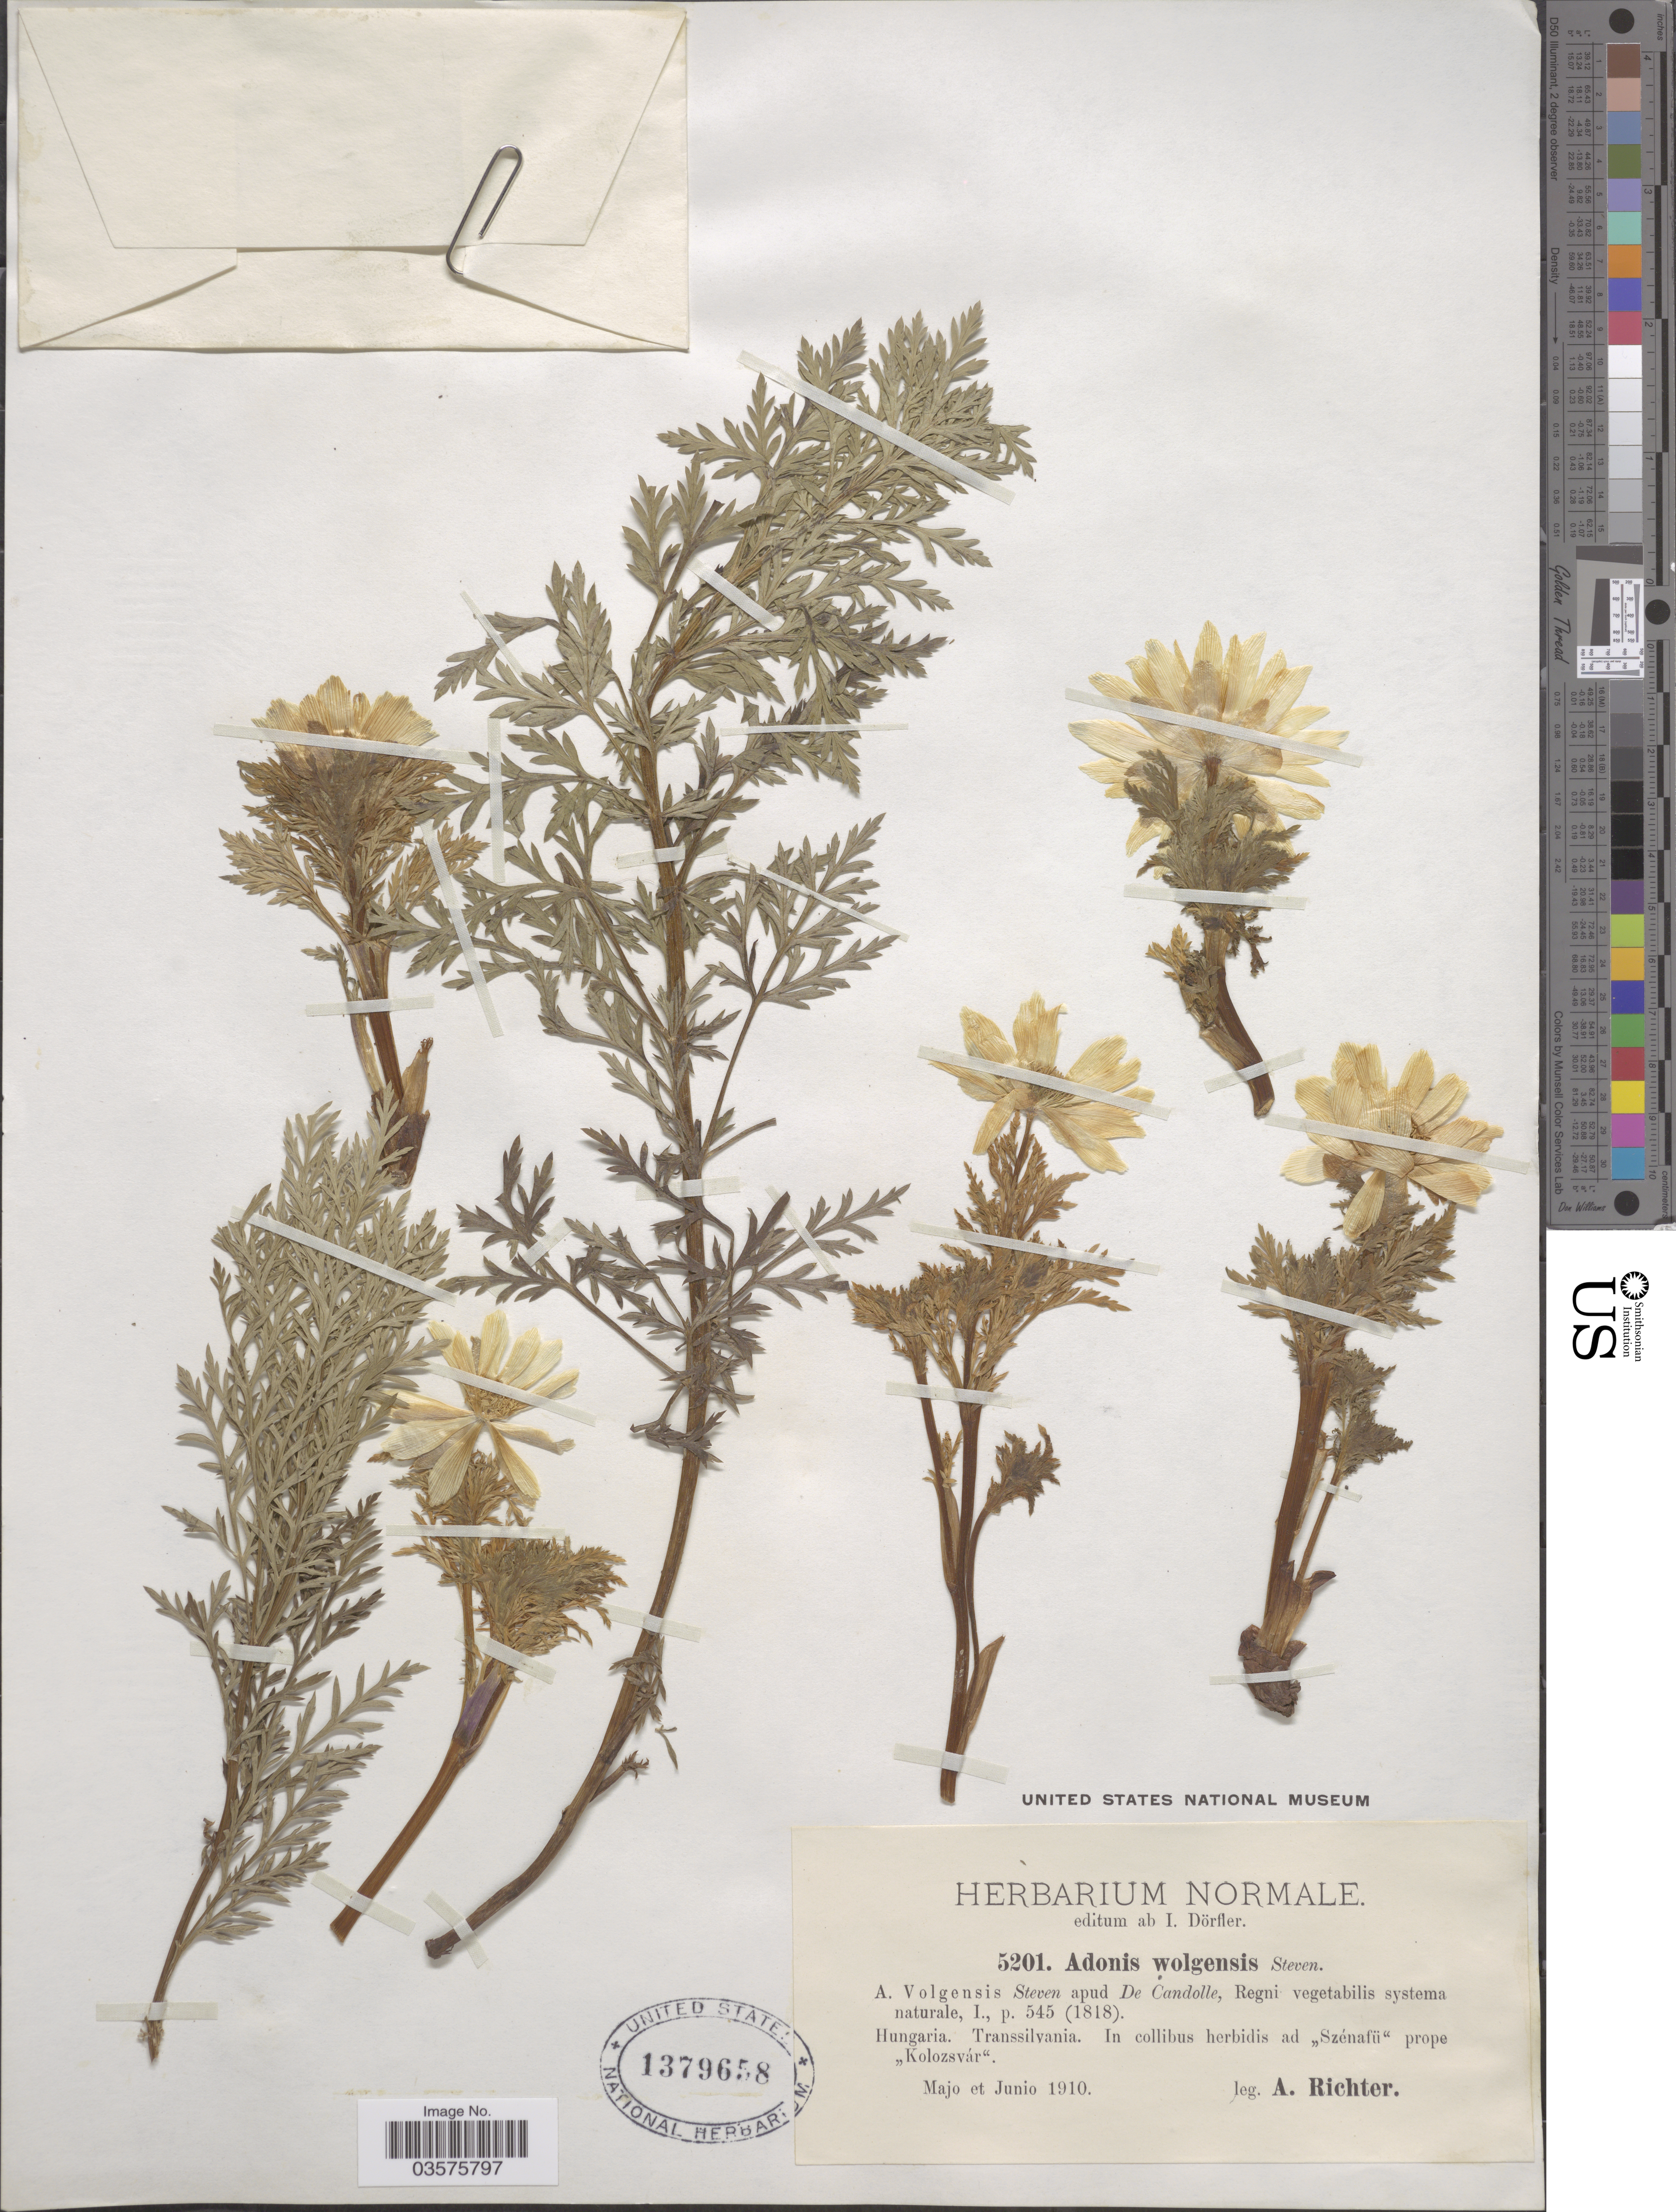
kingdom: Plantae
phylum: Tracheophyta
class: Magnoliopsida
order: Ranunculales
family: Ranunculaceae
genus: Adonis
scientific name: Adonis wolgensis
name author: Steven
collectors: A. Richter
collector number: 5201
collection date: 1910-05/1910-06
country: Hungary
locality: Transsilvania. In collibus herbidis ad "Szénafii" prope "Kolozsvár".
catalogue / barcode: US 1379658